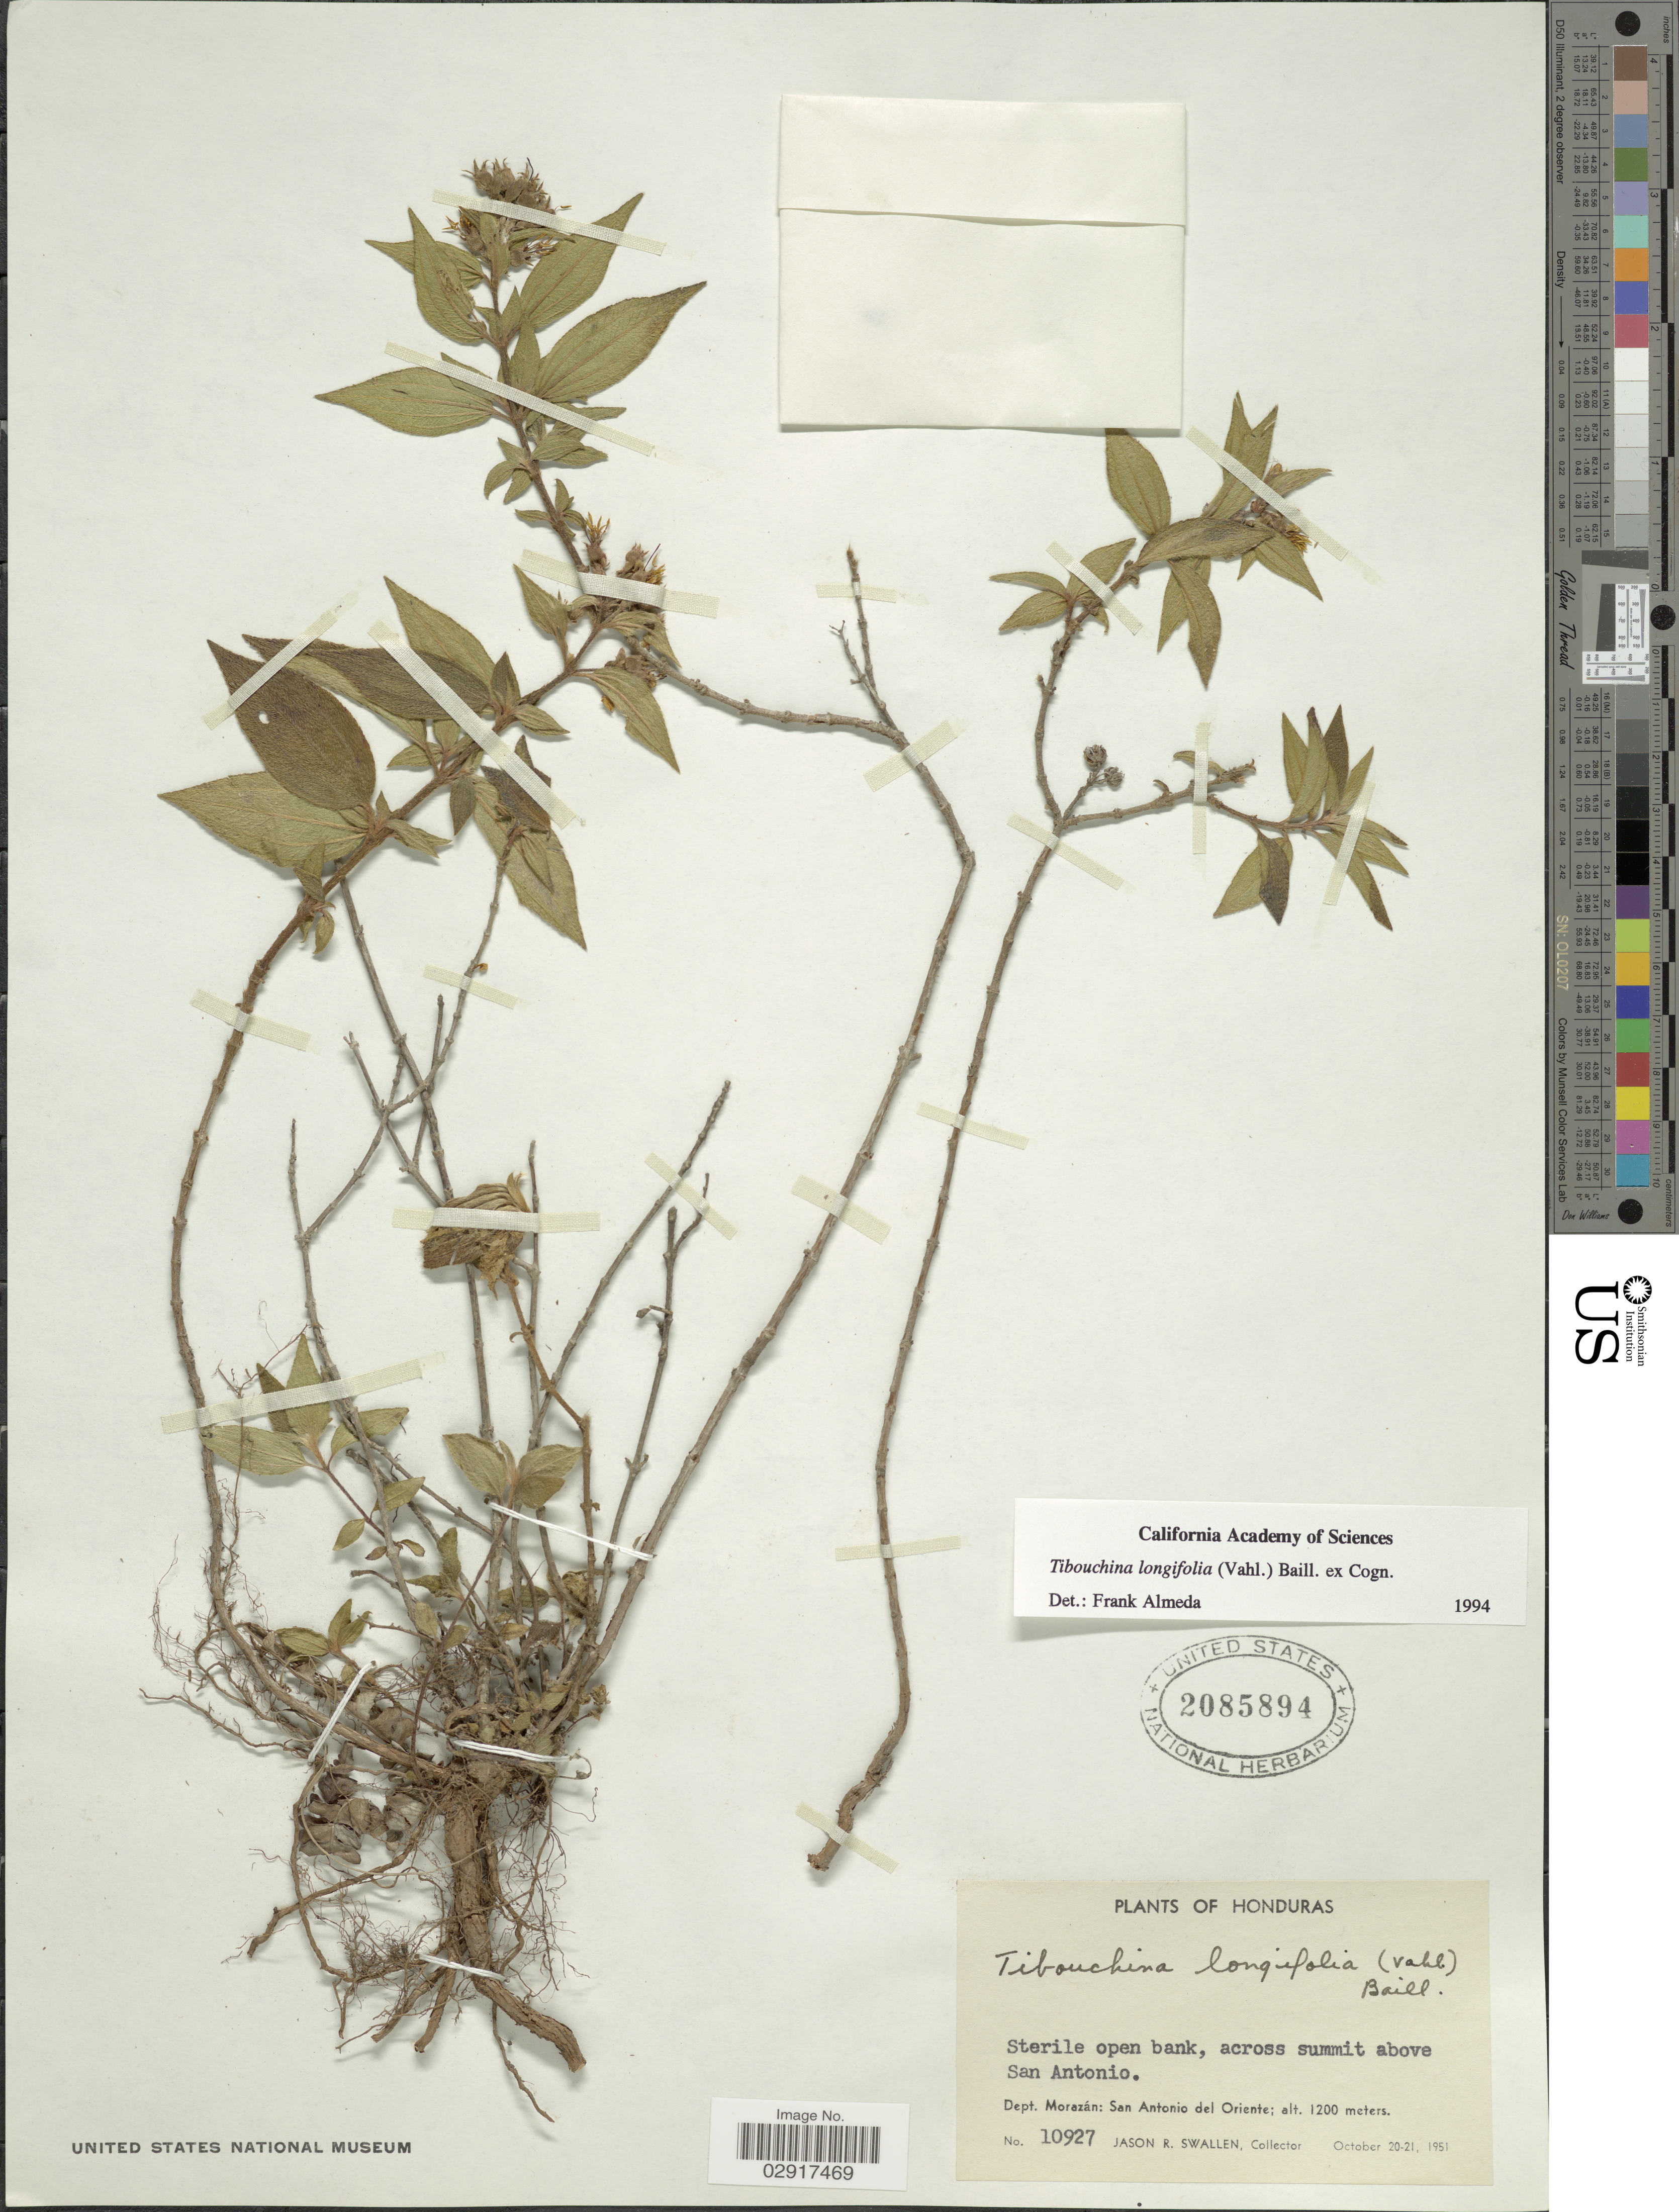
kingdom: Plantae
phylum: Tracheophyta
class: Magnoliopsida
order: Myrtales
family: Melastomataceae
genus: Chaetogastra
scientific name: Chaetogastra longifolia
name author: (Vahl) DC.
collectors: J. R. Swallen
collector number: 10927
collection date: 1951-10-20/1951-10-21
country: Honduras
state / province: Fco. Morazán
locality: Across summit above San Antonio. Dept. Morazán: San Antonio del Oriente.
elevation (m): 1200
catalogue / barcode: US 2085894